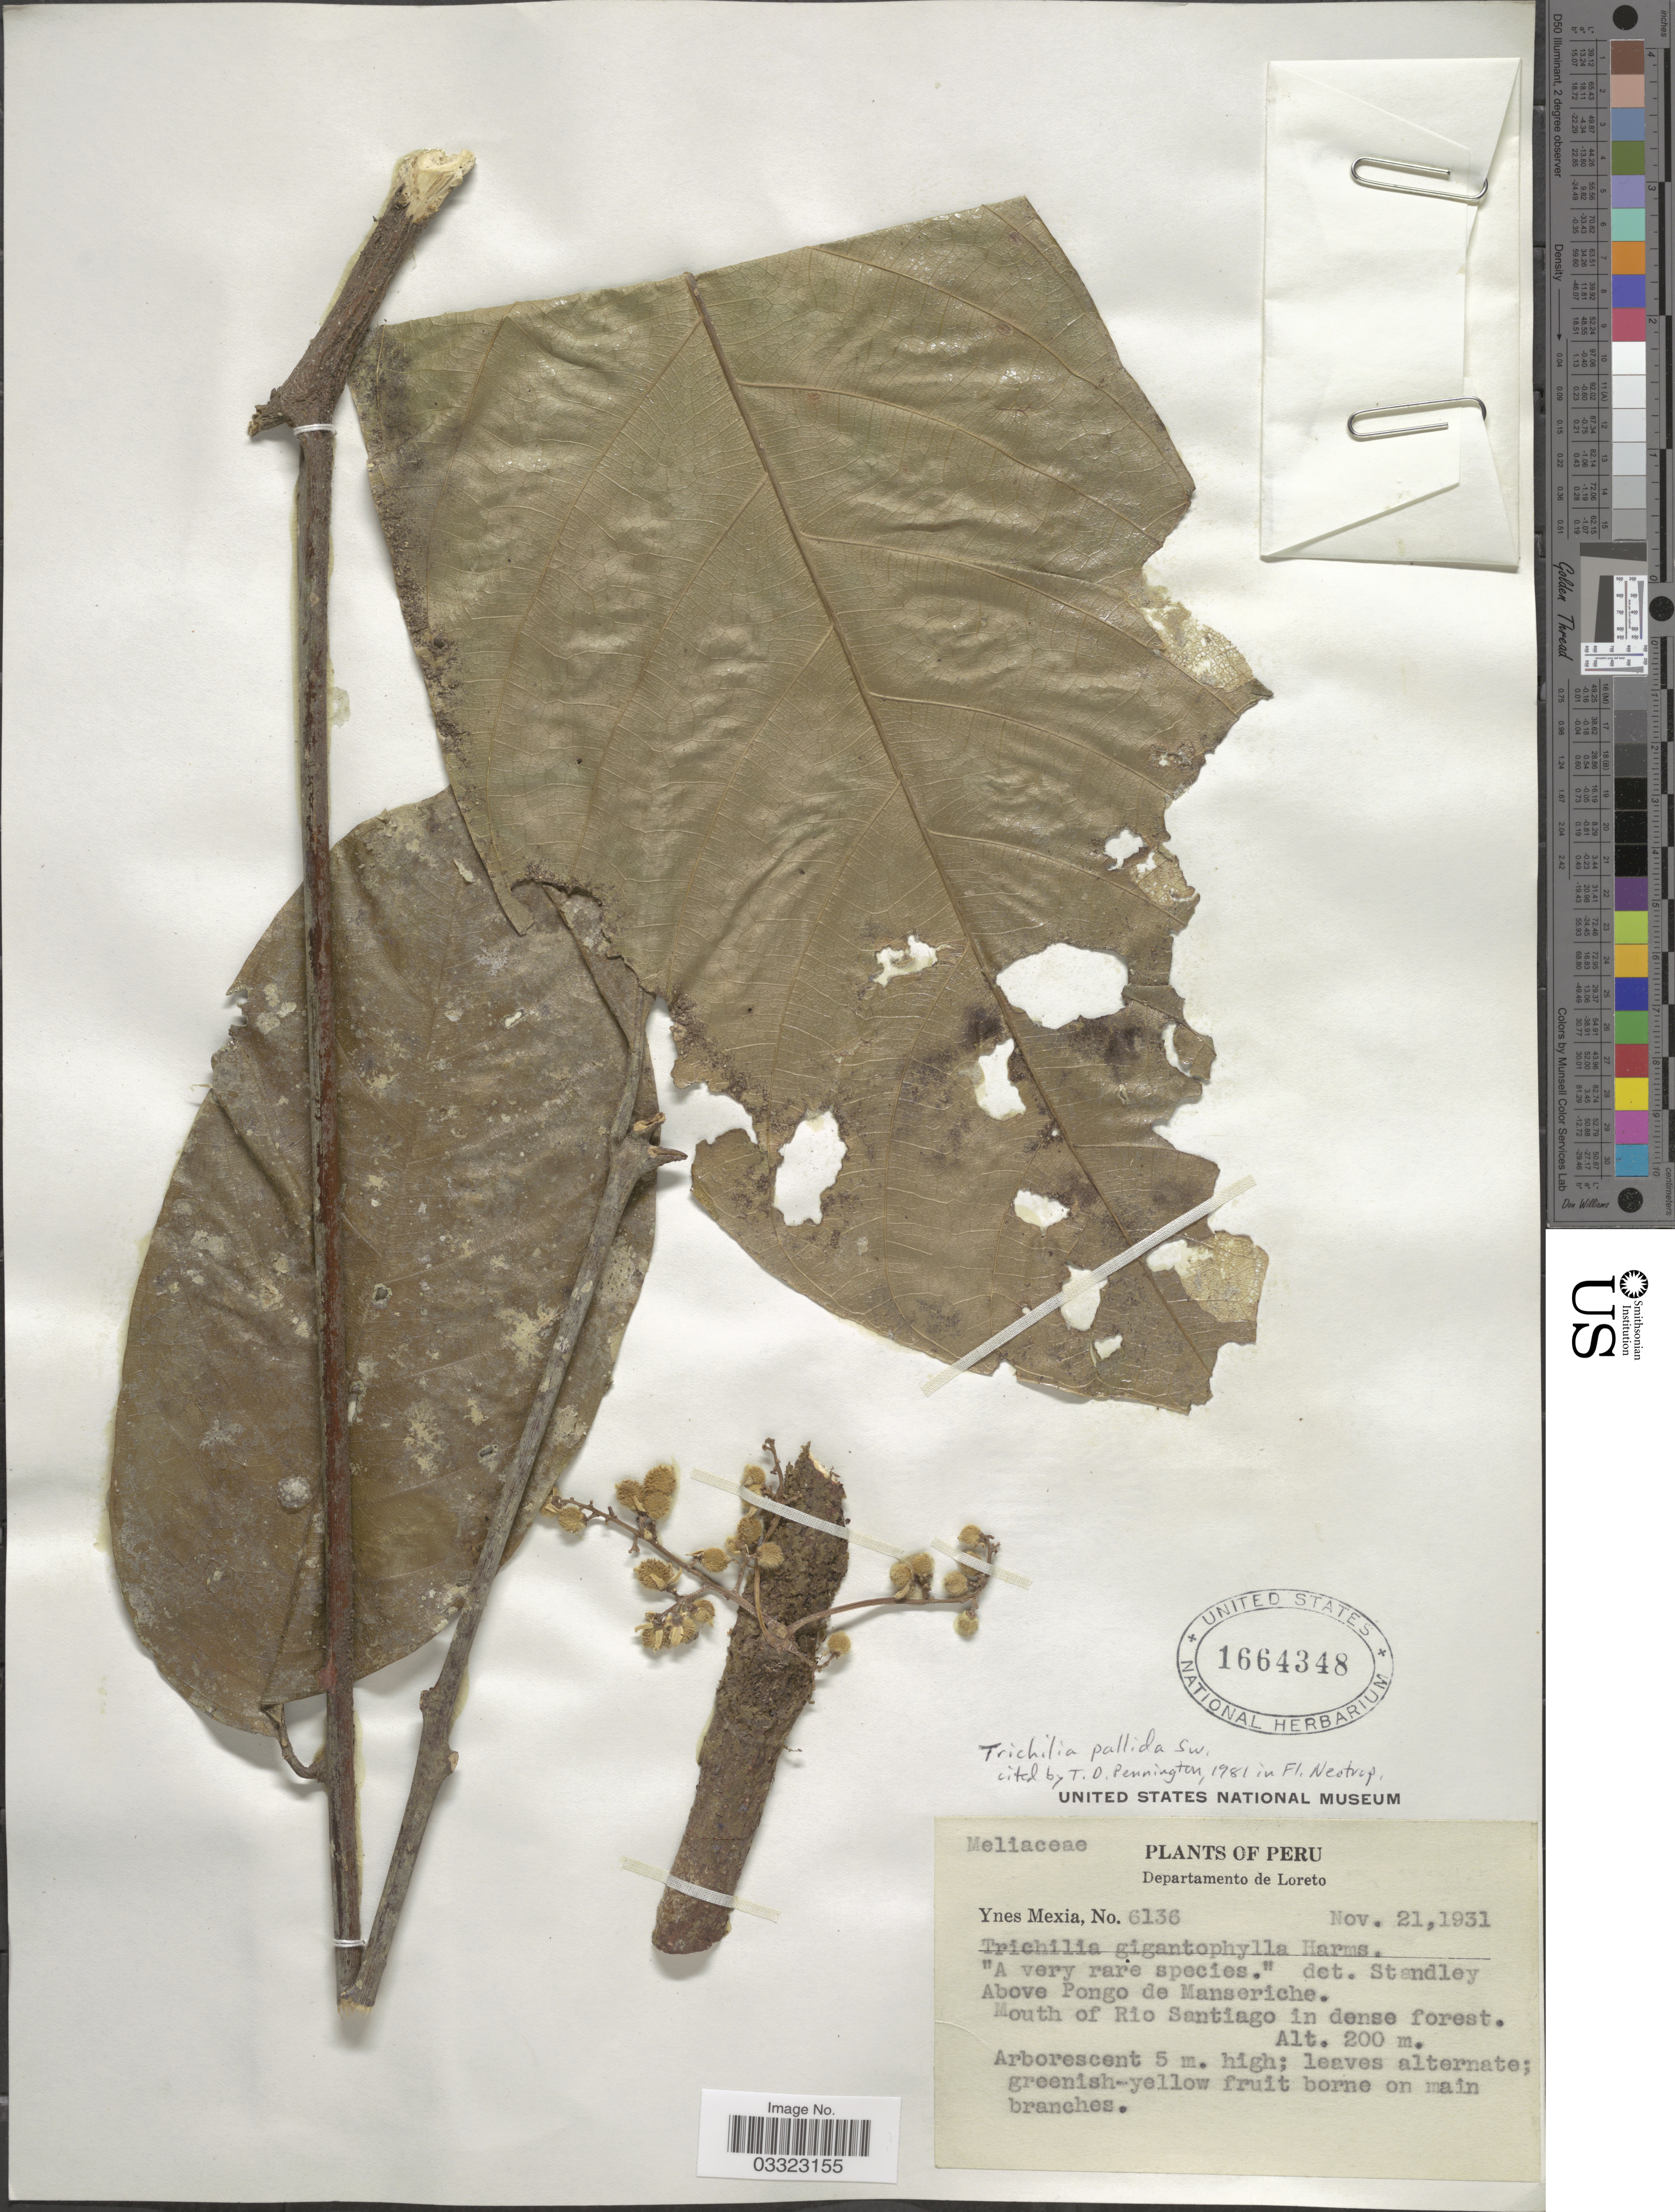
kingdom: Plantae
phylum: Tracheophyta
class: Magnoliopsida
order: Sapindales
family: Meliaceae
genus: Trichilia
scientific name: Trichilia pallida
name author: Sw.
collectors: Y. Mexia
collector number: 6136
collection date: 1931-11-21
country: Peru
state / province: Loreto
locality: Departamento de Loreto. Above Pongo de Manseriche. Mouth of Rio Santiago in dense forest.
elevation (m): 200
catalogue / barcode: US 1664348